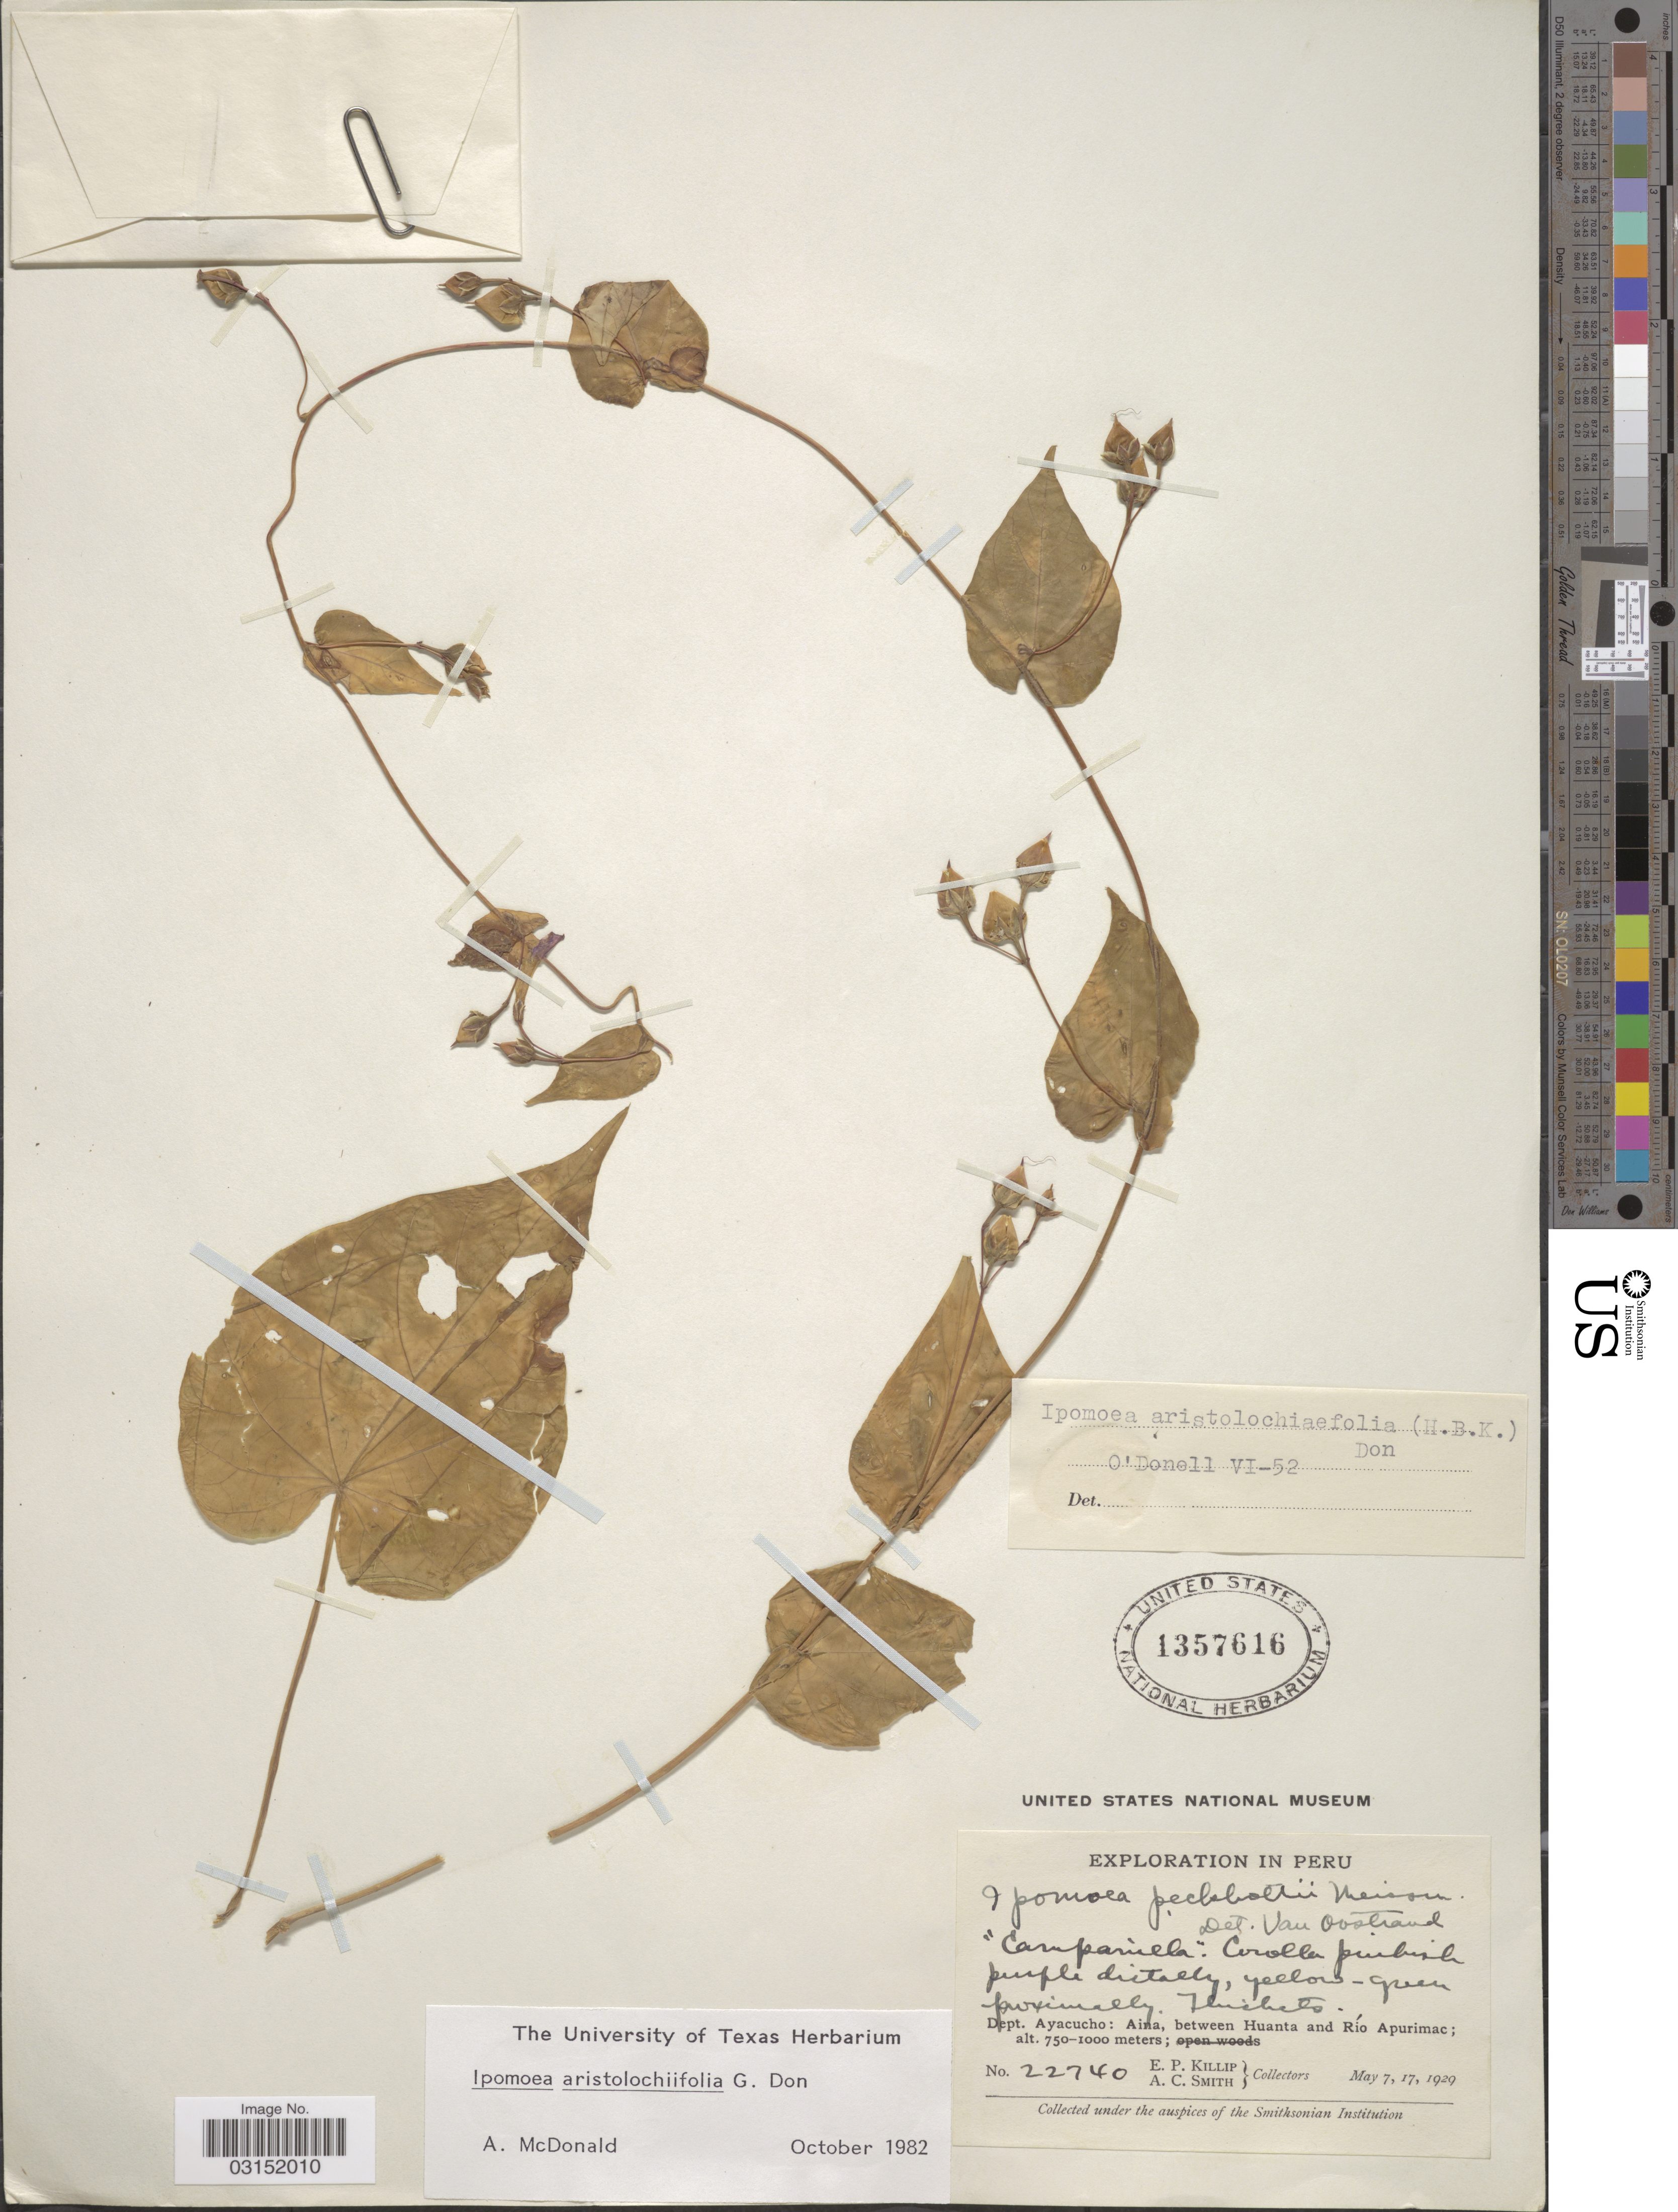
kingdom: Plantae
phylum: Tracheophyta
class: Magnoliopsida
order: Solanales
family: Convolvulaceae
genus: Ipomoea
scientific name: Ipomoea aristolochiifolia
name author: G. Don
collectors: E. P. Killip & A. C. Smith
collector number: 22740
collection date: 1929-05-07/1929-05-17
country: Peru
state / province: Ayacucho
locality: Dept. Ayacucho: Aina, between Huanta and Río Apurimac.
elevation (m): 750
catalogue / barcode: US 1357616